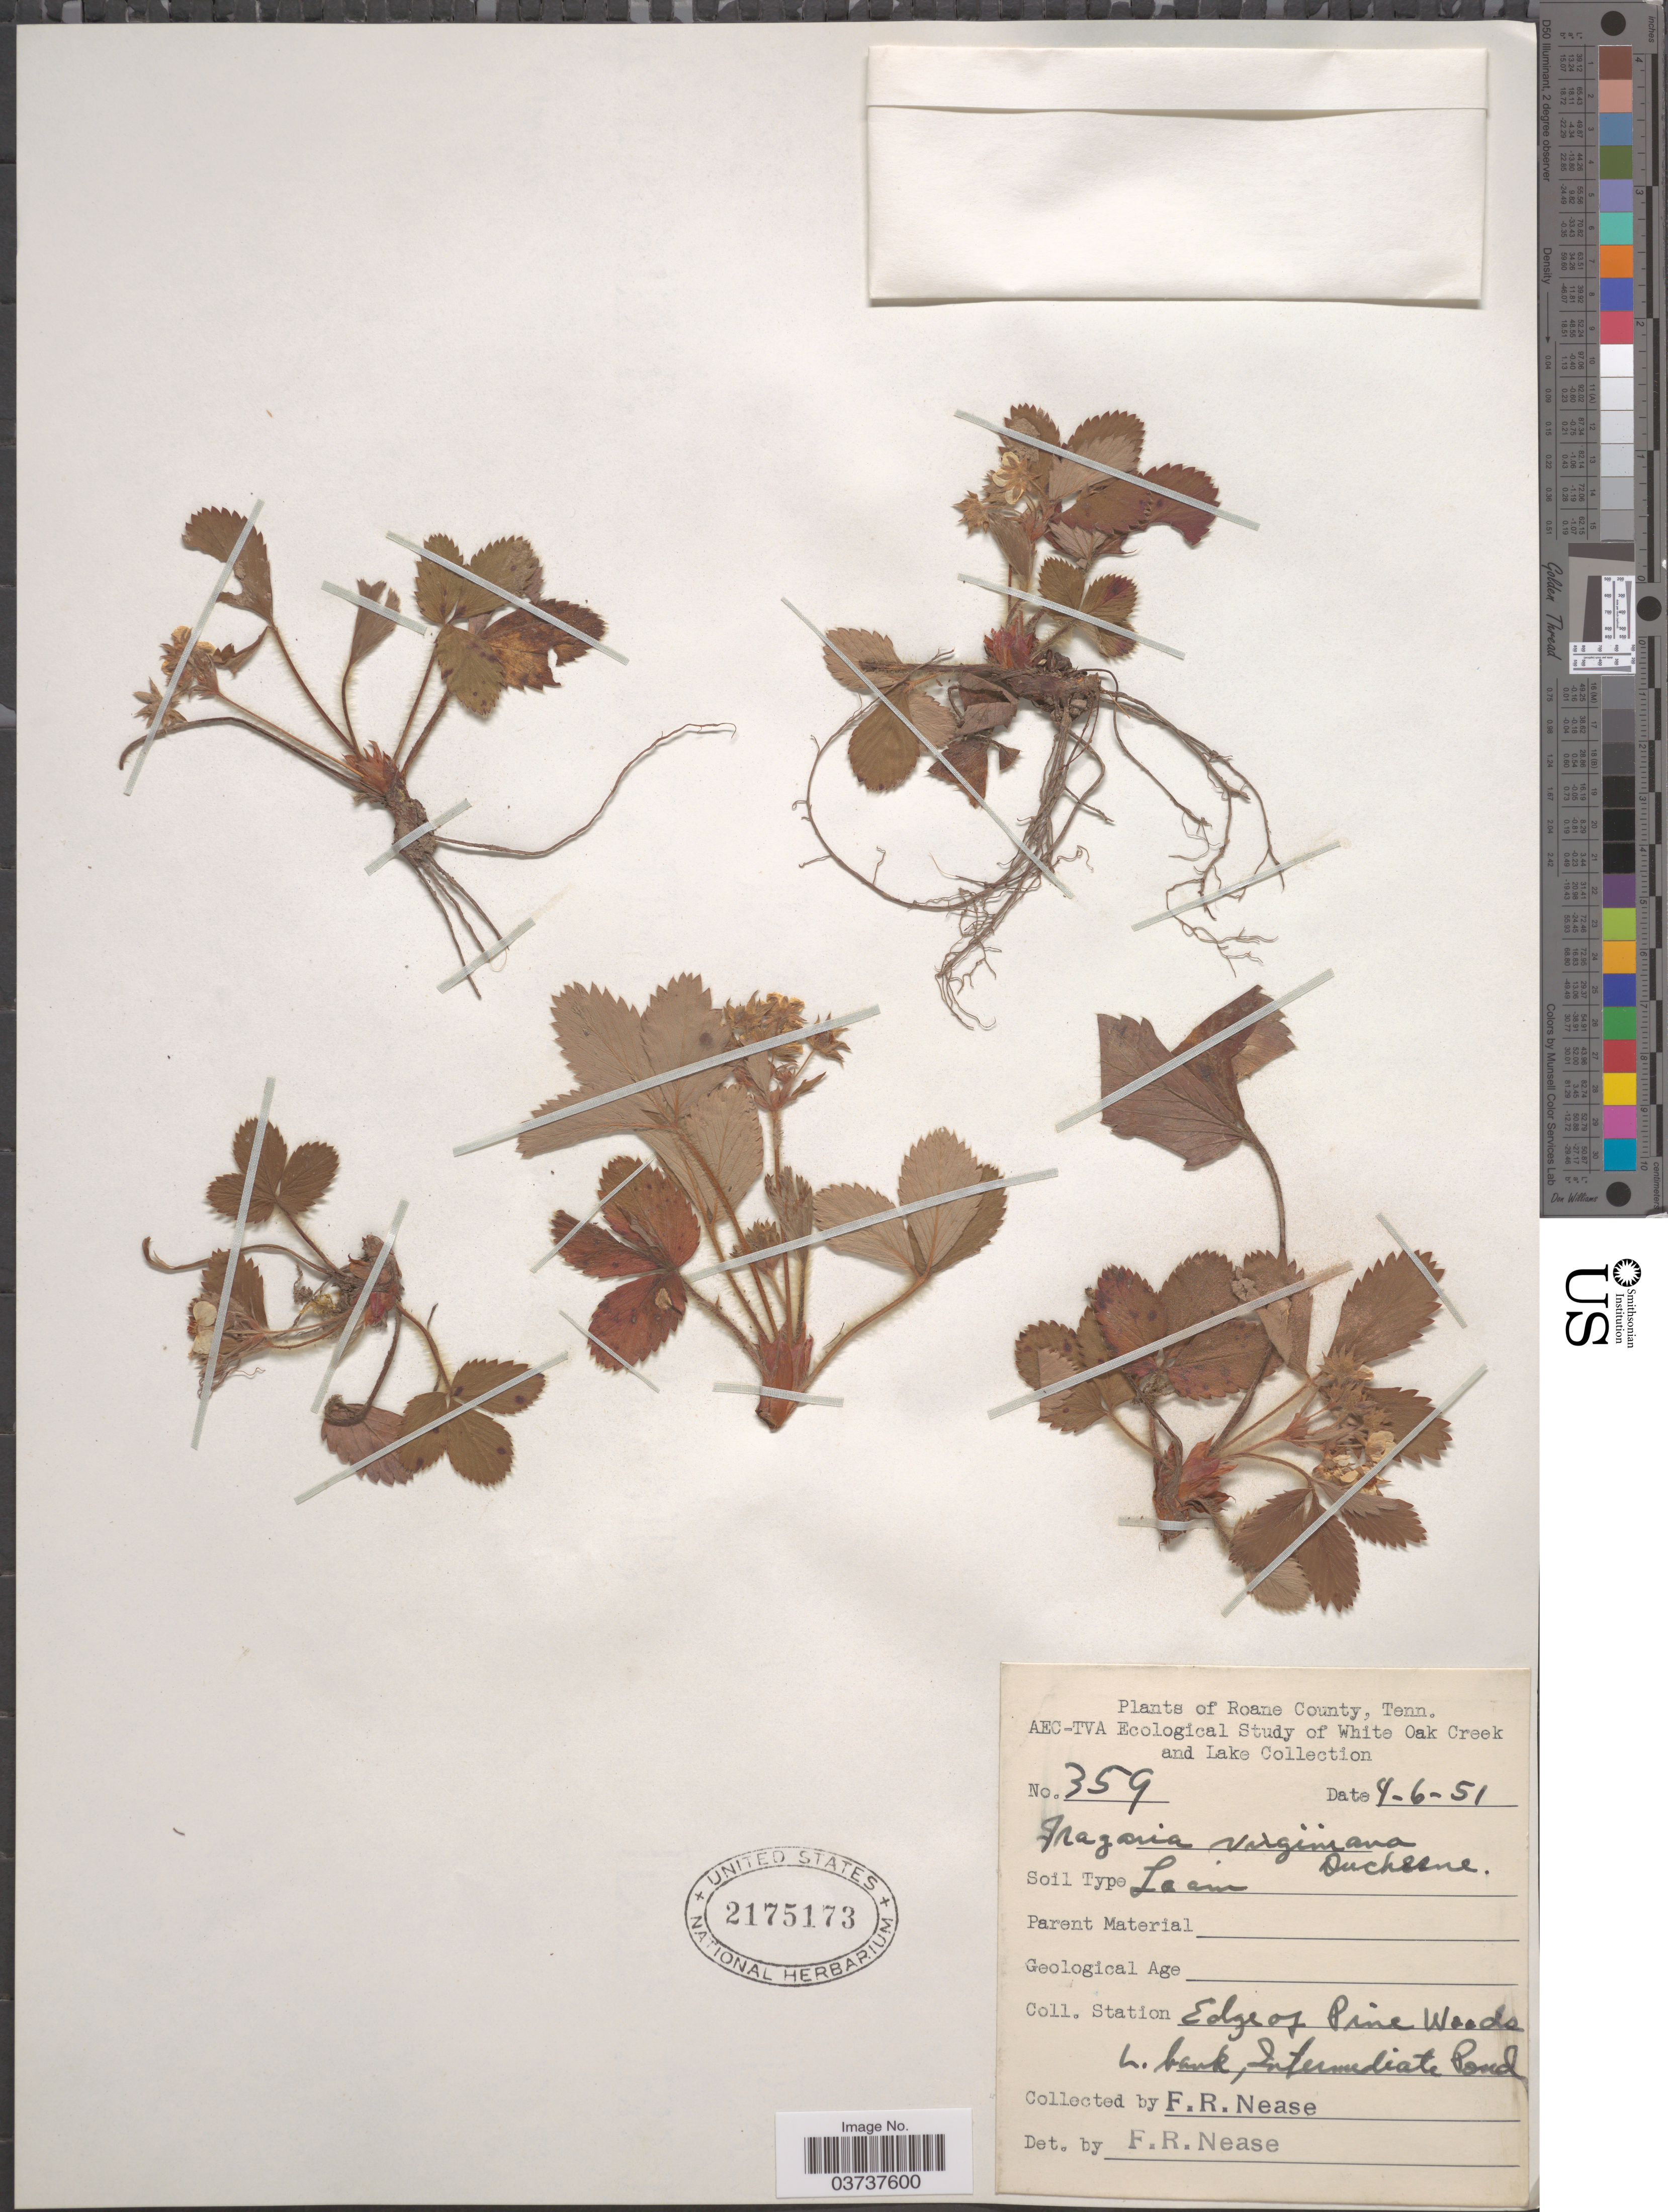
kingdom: Plantae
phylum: Tracheophyta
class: Magnoliopsida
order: Rosales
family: Rosaceae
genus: Fragaria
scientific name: Fragaria virginiana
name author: Mill.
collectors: F. Nease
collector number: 359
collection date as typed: Transcribed d/m/y: 6/4/51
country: United States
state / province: Tennessee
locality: Roane County. Station edge of Pine Woods. L. bank, Intermediate Pond.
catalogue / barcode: US 2175173